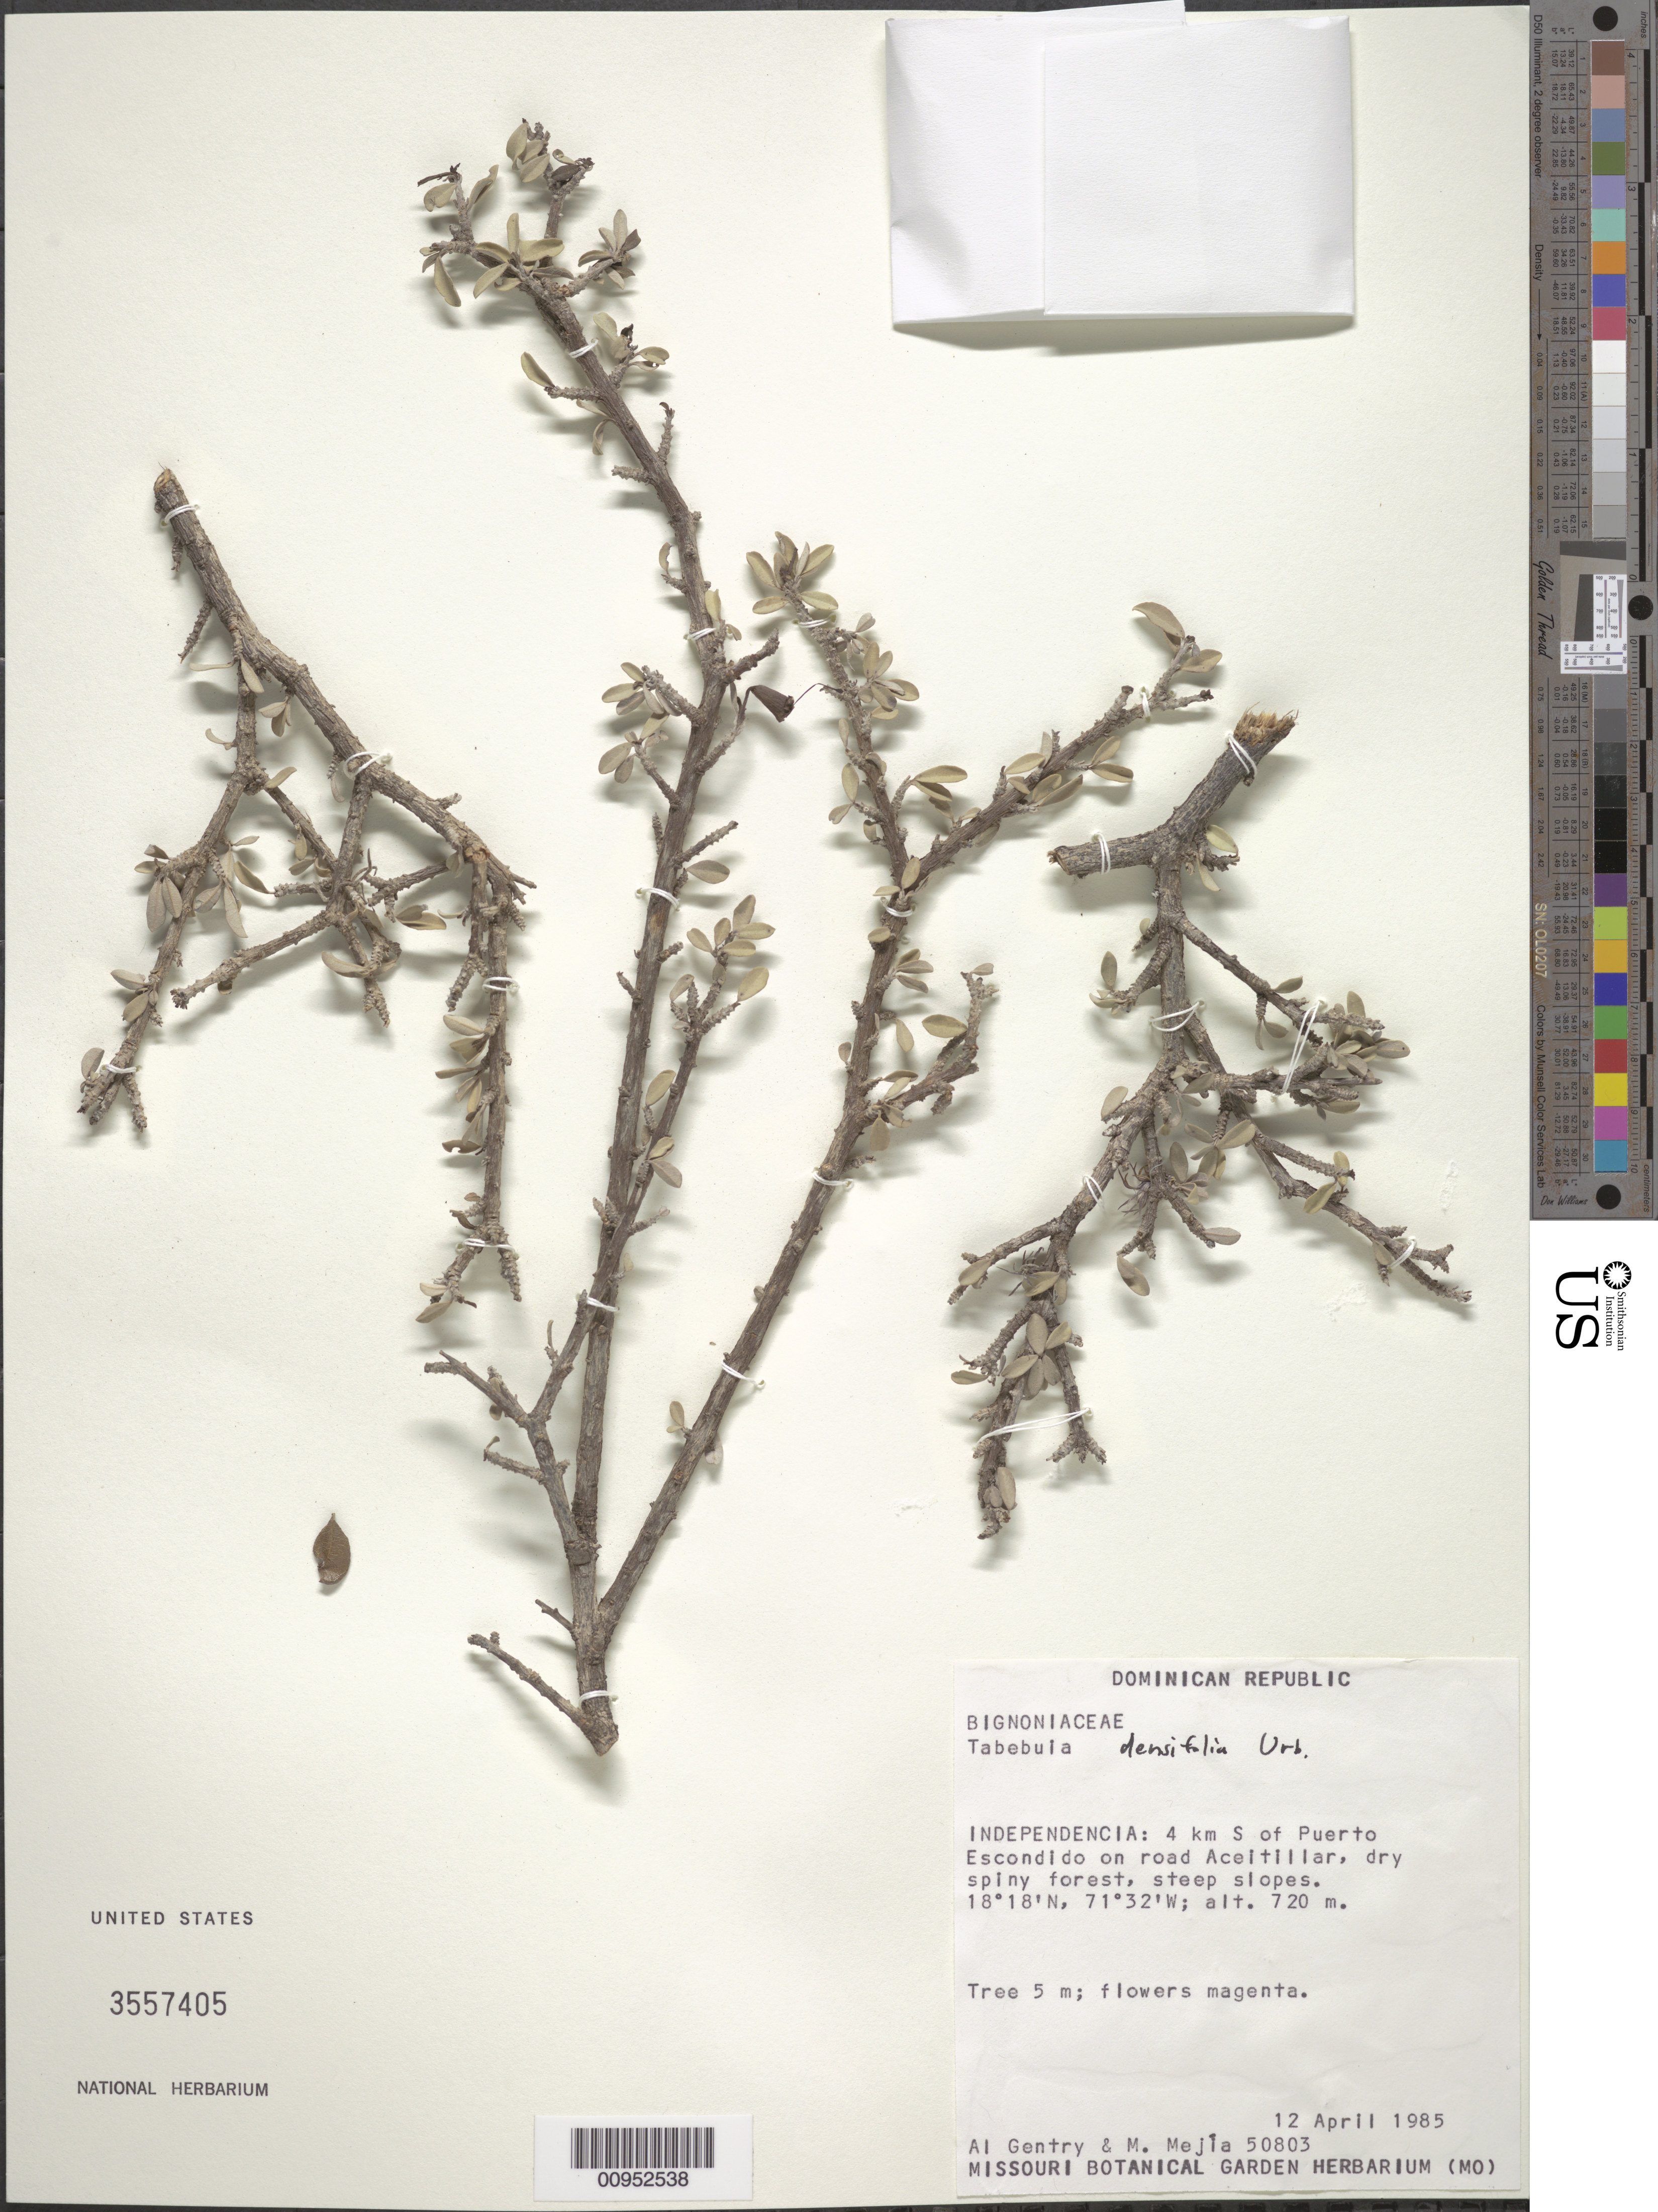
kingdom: Plantae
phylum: Tracheophyta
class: Magnoliopsida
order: Lamiales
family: Bignoniaceae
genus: Tabebuia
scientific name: Tabebuia densifolia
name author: Urb.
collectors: A. H. Gentry & M. Mejia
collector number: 50803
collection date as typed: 12 Apr 1985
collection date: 1985-04-12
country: Dominican Republic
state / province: Independencia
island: Hispaniola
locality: Puerto Escondido, 4 km S on road Aceitillar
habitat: Dry spiny forest, steep slopes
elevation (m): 720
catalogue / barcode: US 3557405